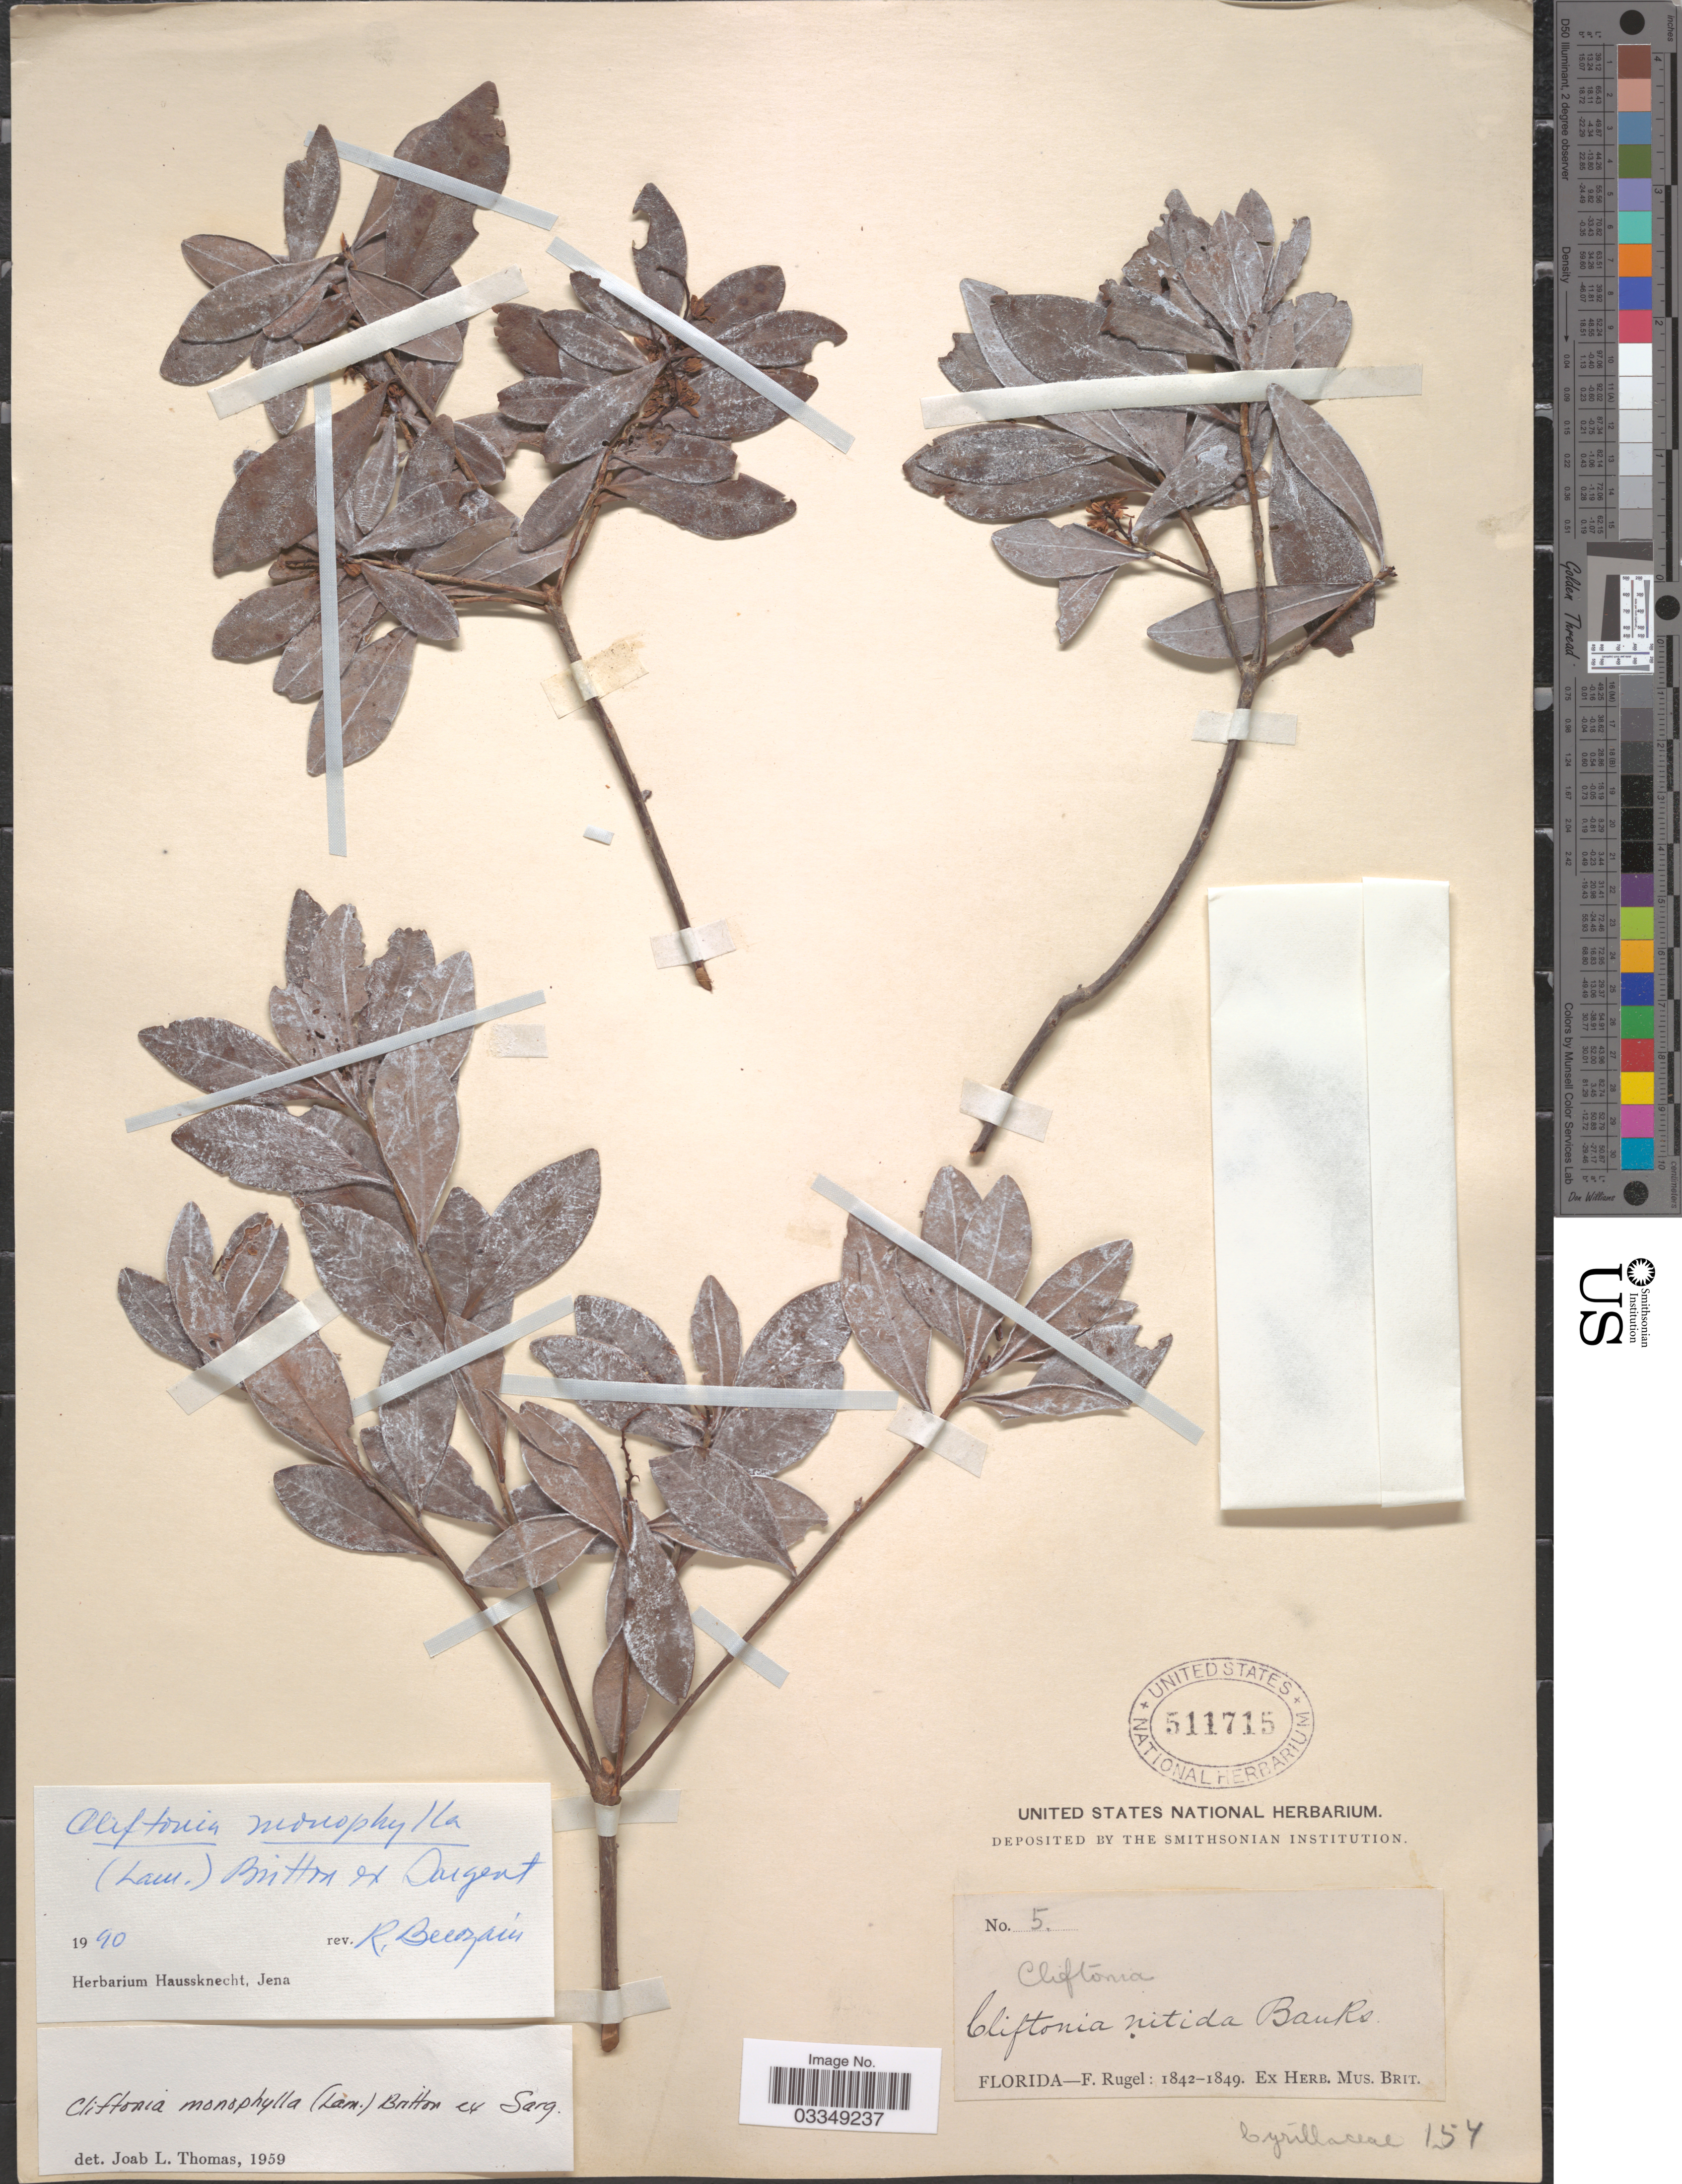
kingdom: Plantae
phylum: Tracheophyta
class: Magnoliopsida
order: Ericales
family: Cyrillaceae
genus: Cliftonia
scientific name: Cliftonia monophylla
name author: (Lam.) Britton ex Sarg.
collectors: F. Rugel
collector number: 5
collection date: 1842/1849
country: United States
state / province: Florida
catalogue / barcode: US 511715